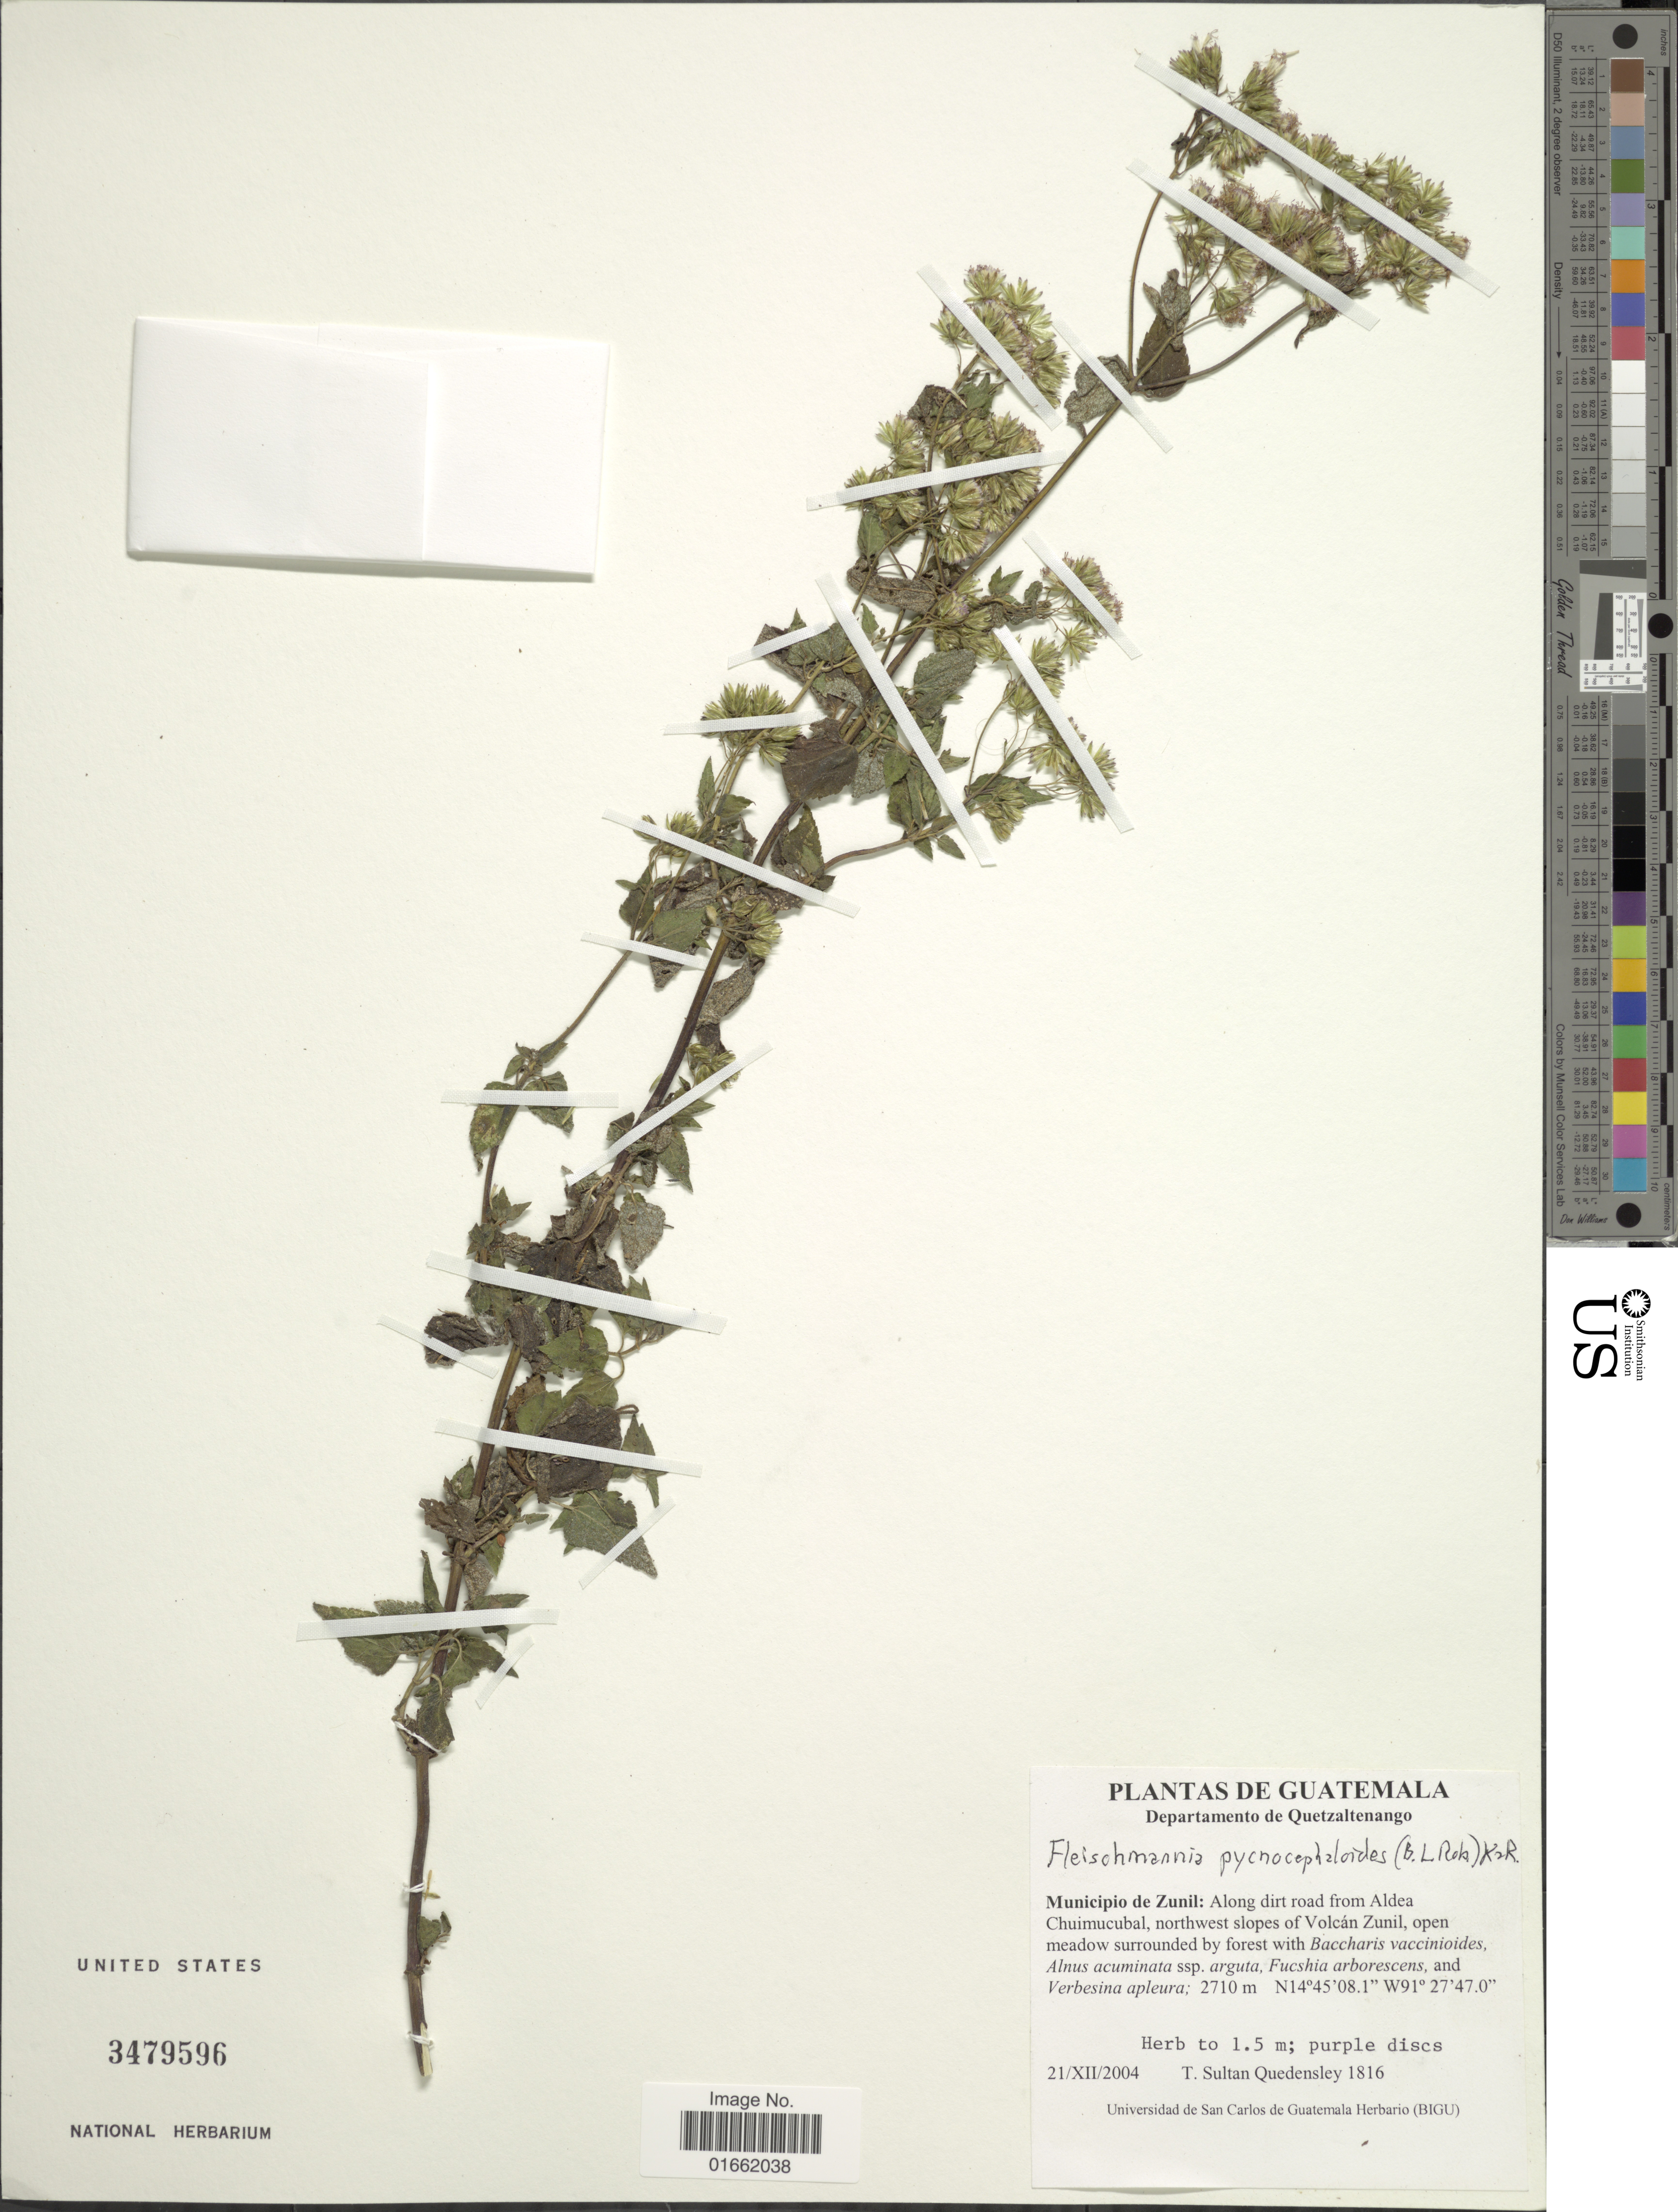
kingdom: Plantae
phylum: Tracheophyta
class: Magnoliopsida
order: Asterales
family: Asteraceae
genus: Fleischmannia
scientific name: Fleischmannia pycnocephaloides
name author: (B.L. Rob.) R.M. King & H. Rob.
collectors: T. S. Quedensley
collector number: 1816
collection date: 2004-12-21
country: Guatemala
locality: Departamento de Quetzaltenango. Municipio de Zunil: Along dirt road from Aldea Chuimucubal, northwest slopes of Volcán Zunil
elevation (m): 2710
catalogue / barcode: US 3479596